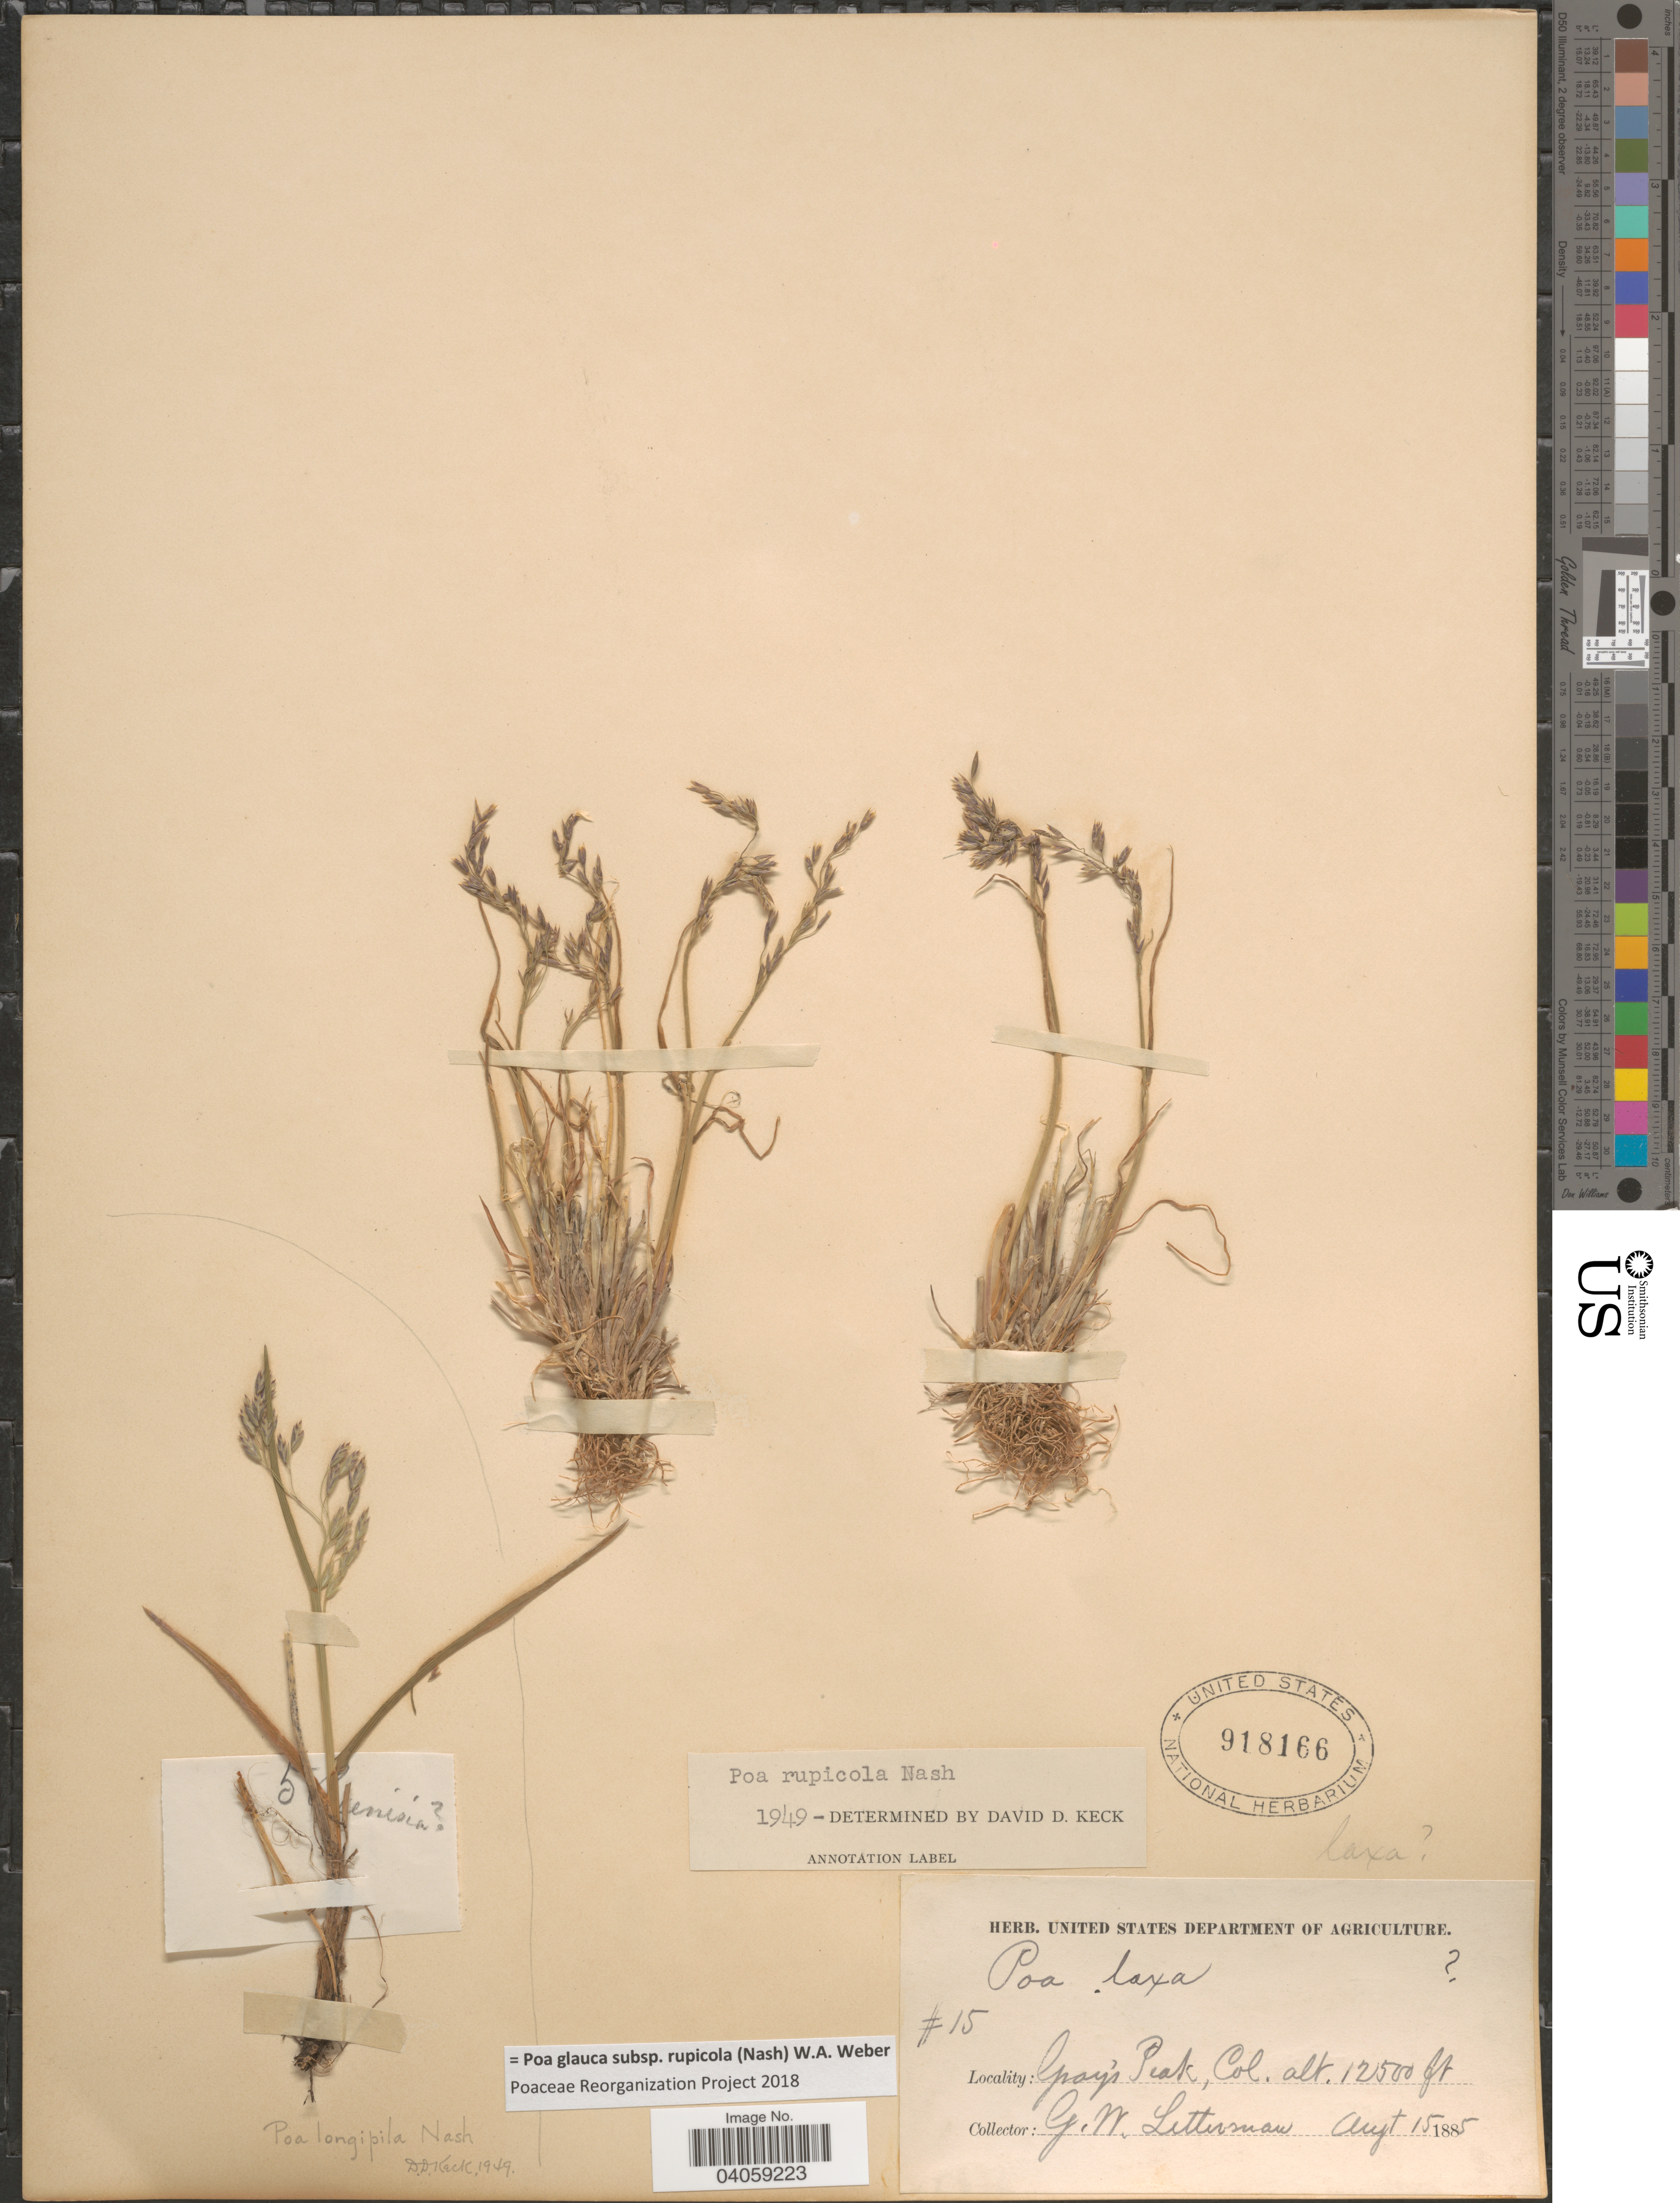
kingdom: Plantae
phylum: Tracheophyta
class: Liliopsida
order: Poales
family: Poaceae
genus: Poa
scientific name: Poa glauca subsp. rupicola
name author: (Nash) W.A. Weber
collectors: G. W. Letterman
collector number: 15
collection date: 1885-08-15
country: United States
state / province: Colorado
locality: Gray's Peak.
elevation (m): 3810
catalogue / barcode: US 918166